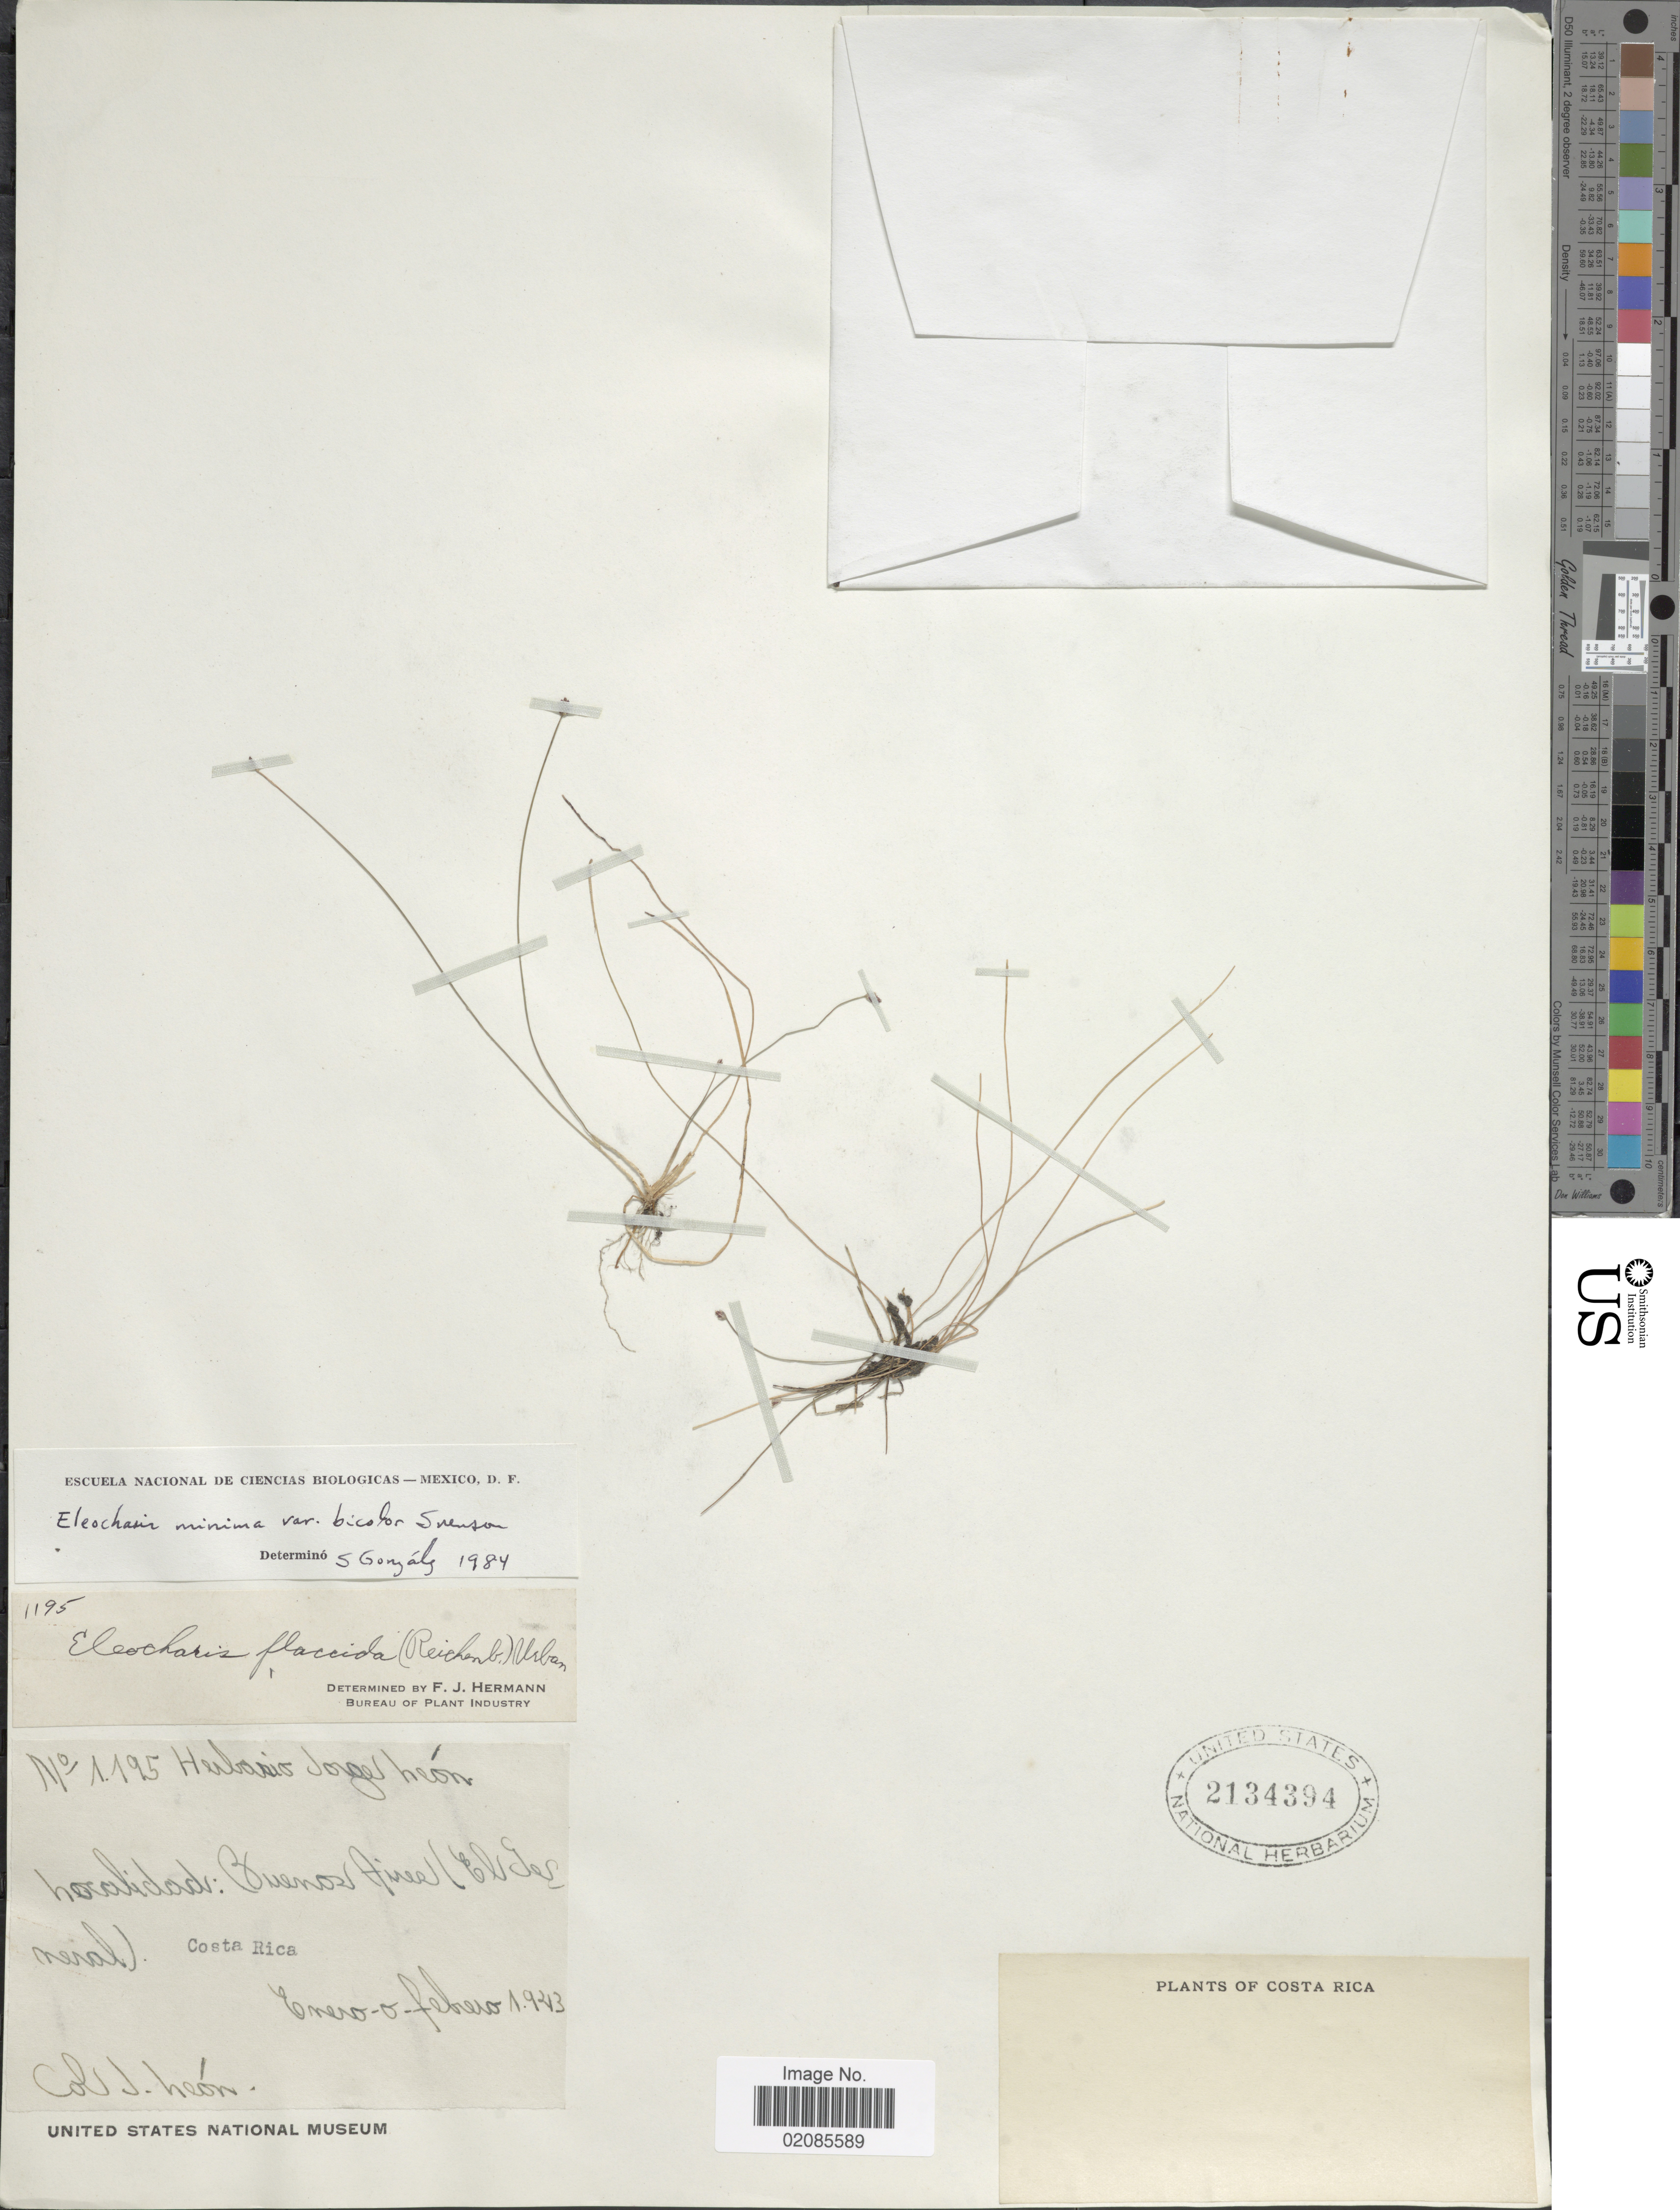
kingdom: Plantae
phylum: Tracheophyta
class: Liliopsida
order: Poales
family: Cyperaceae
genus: Eleocharis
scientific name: Eleocharis minima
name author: Kunth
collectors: J. León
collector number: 1195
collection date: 1943-01/1943-02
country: Costa Rica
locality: Buenos Aires (El General).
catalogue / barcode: US 2134394